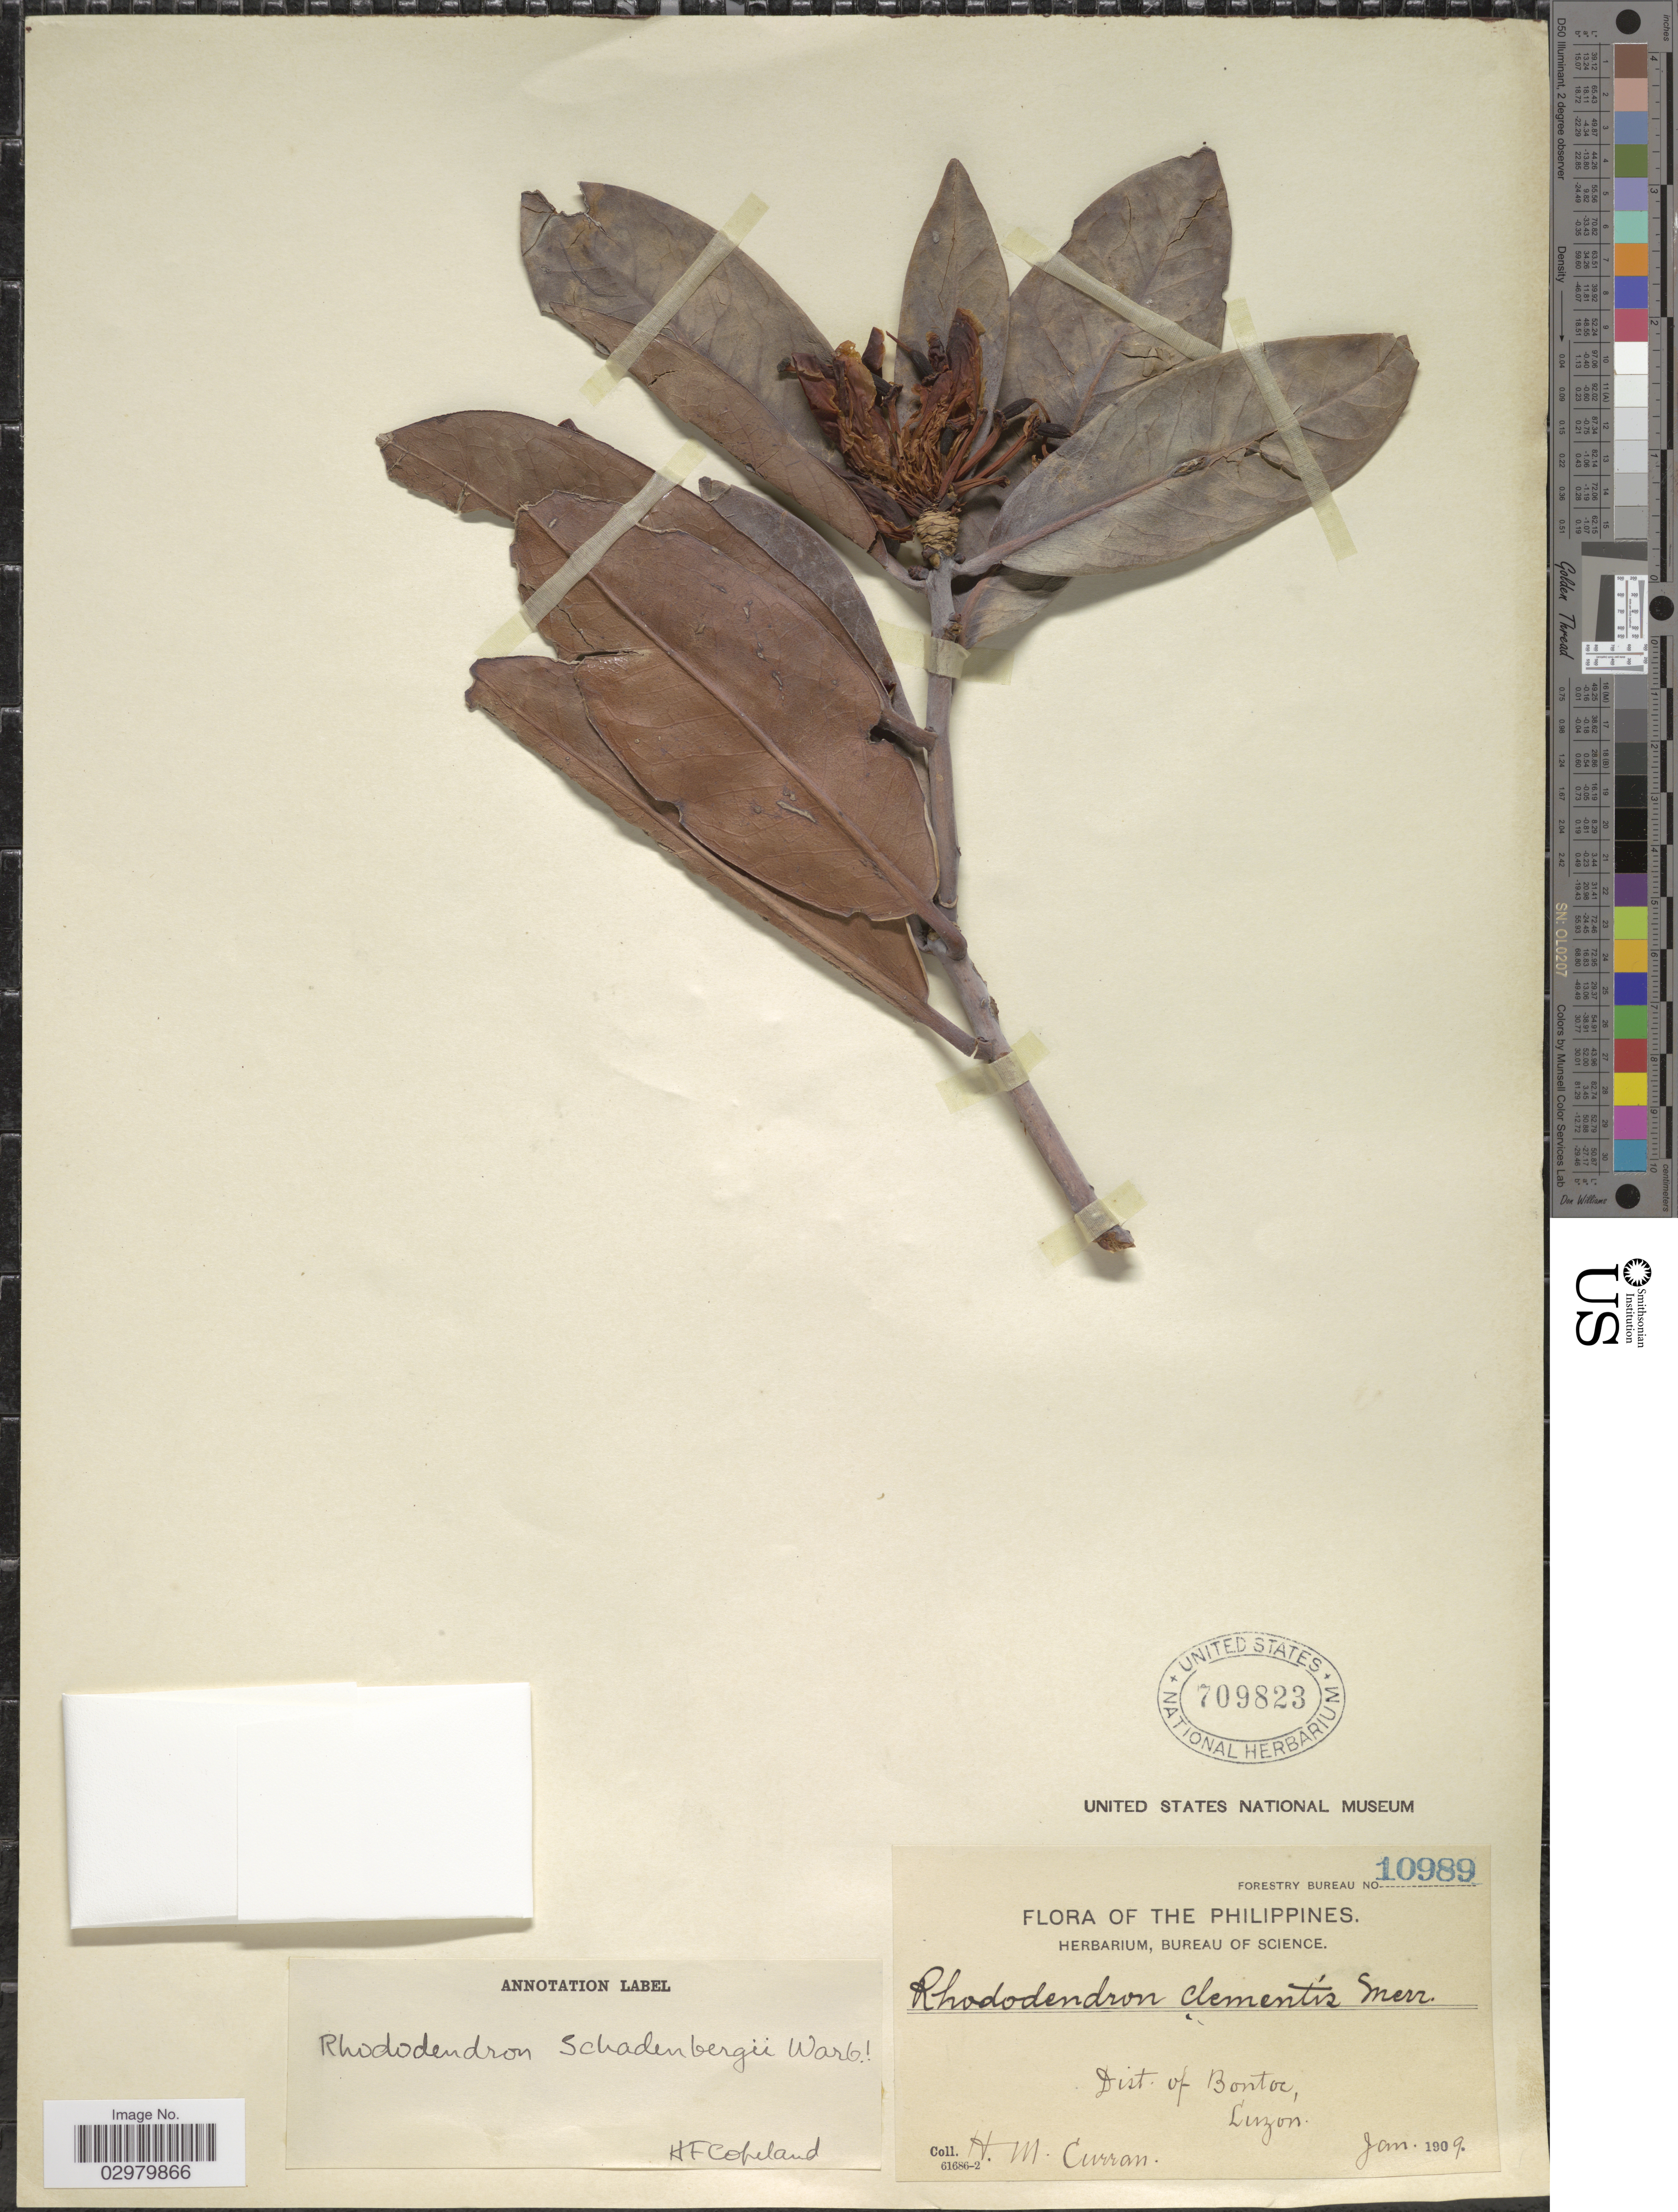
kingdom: Plantae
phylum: Tracheophyta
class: Magnoliopsida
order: Ericales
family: Ericaceae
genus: Rhododendron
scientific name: Rhododendron schadenbergii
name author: Warb.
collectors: H. M. Curran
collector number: Forestry Bureau 10989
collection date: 1909-01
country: Philippines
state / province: Cordillera (Administrative Region)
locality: Dist. of Bontoc, Luzon.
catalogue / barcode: US 709823